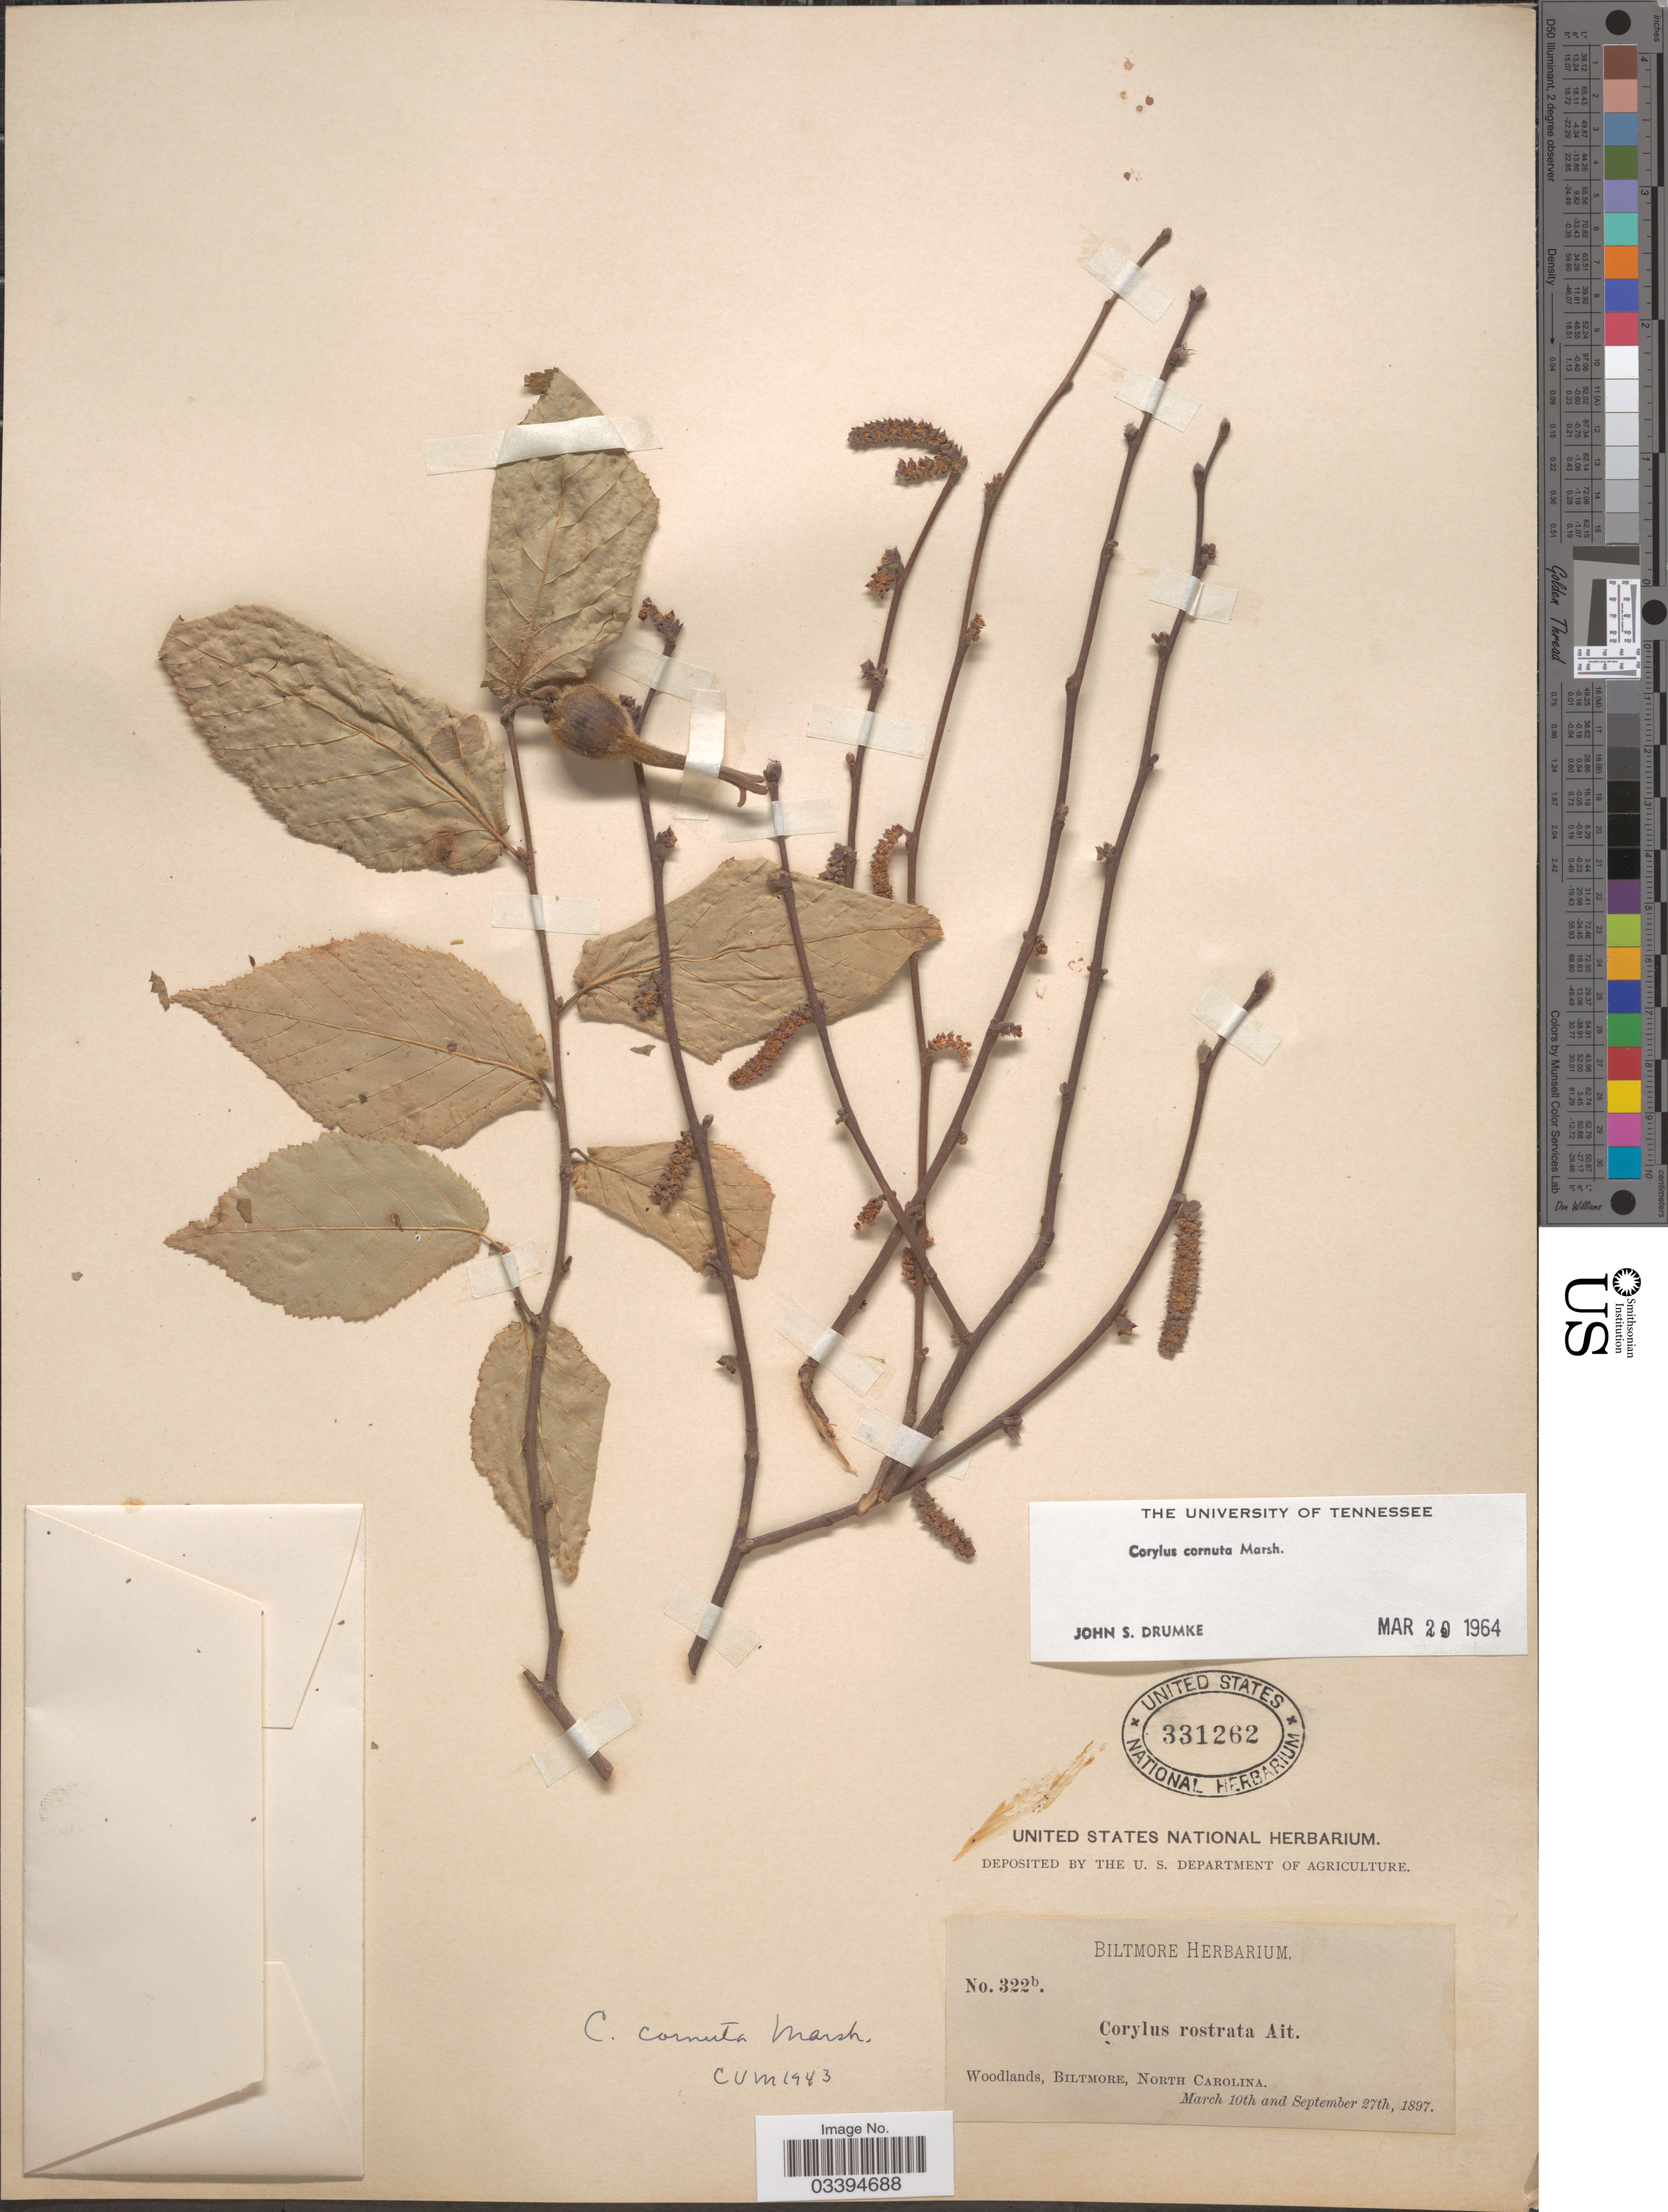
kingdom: Plantae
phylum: Tracheophyta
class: Magnoliopsida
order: Fagales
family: Betulaceae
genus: Corylus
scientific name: Corylus cornuta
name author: Marshall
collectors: ex herb. Biltmore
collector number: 322b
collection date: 1897-03-10/1897-09-27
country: United States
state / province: North Carolina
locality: Woodlands, Biltmore.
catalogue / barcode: US 331262